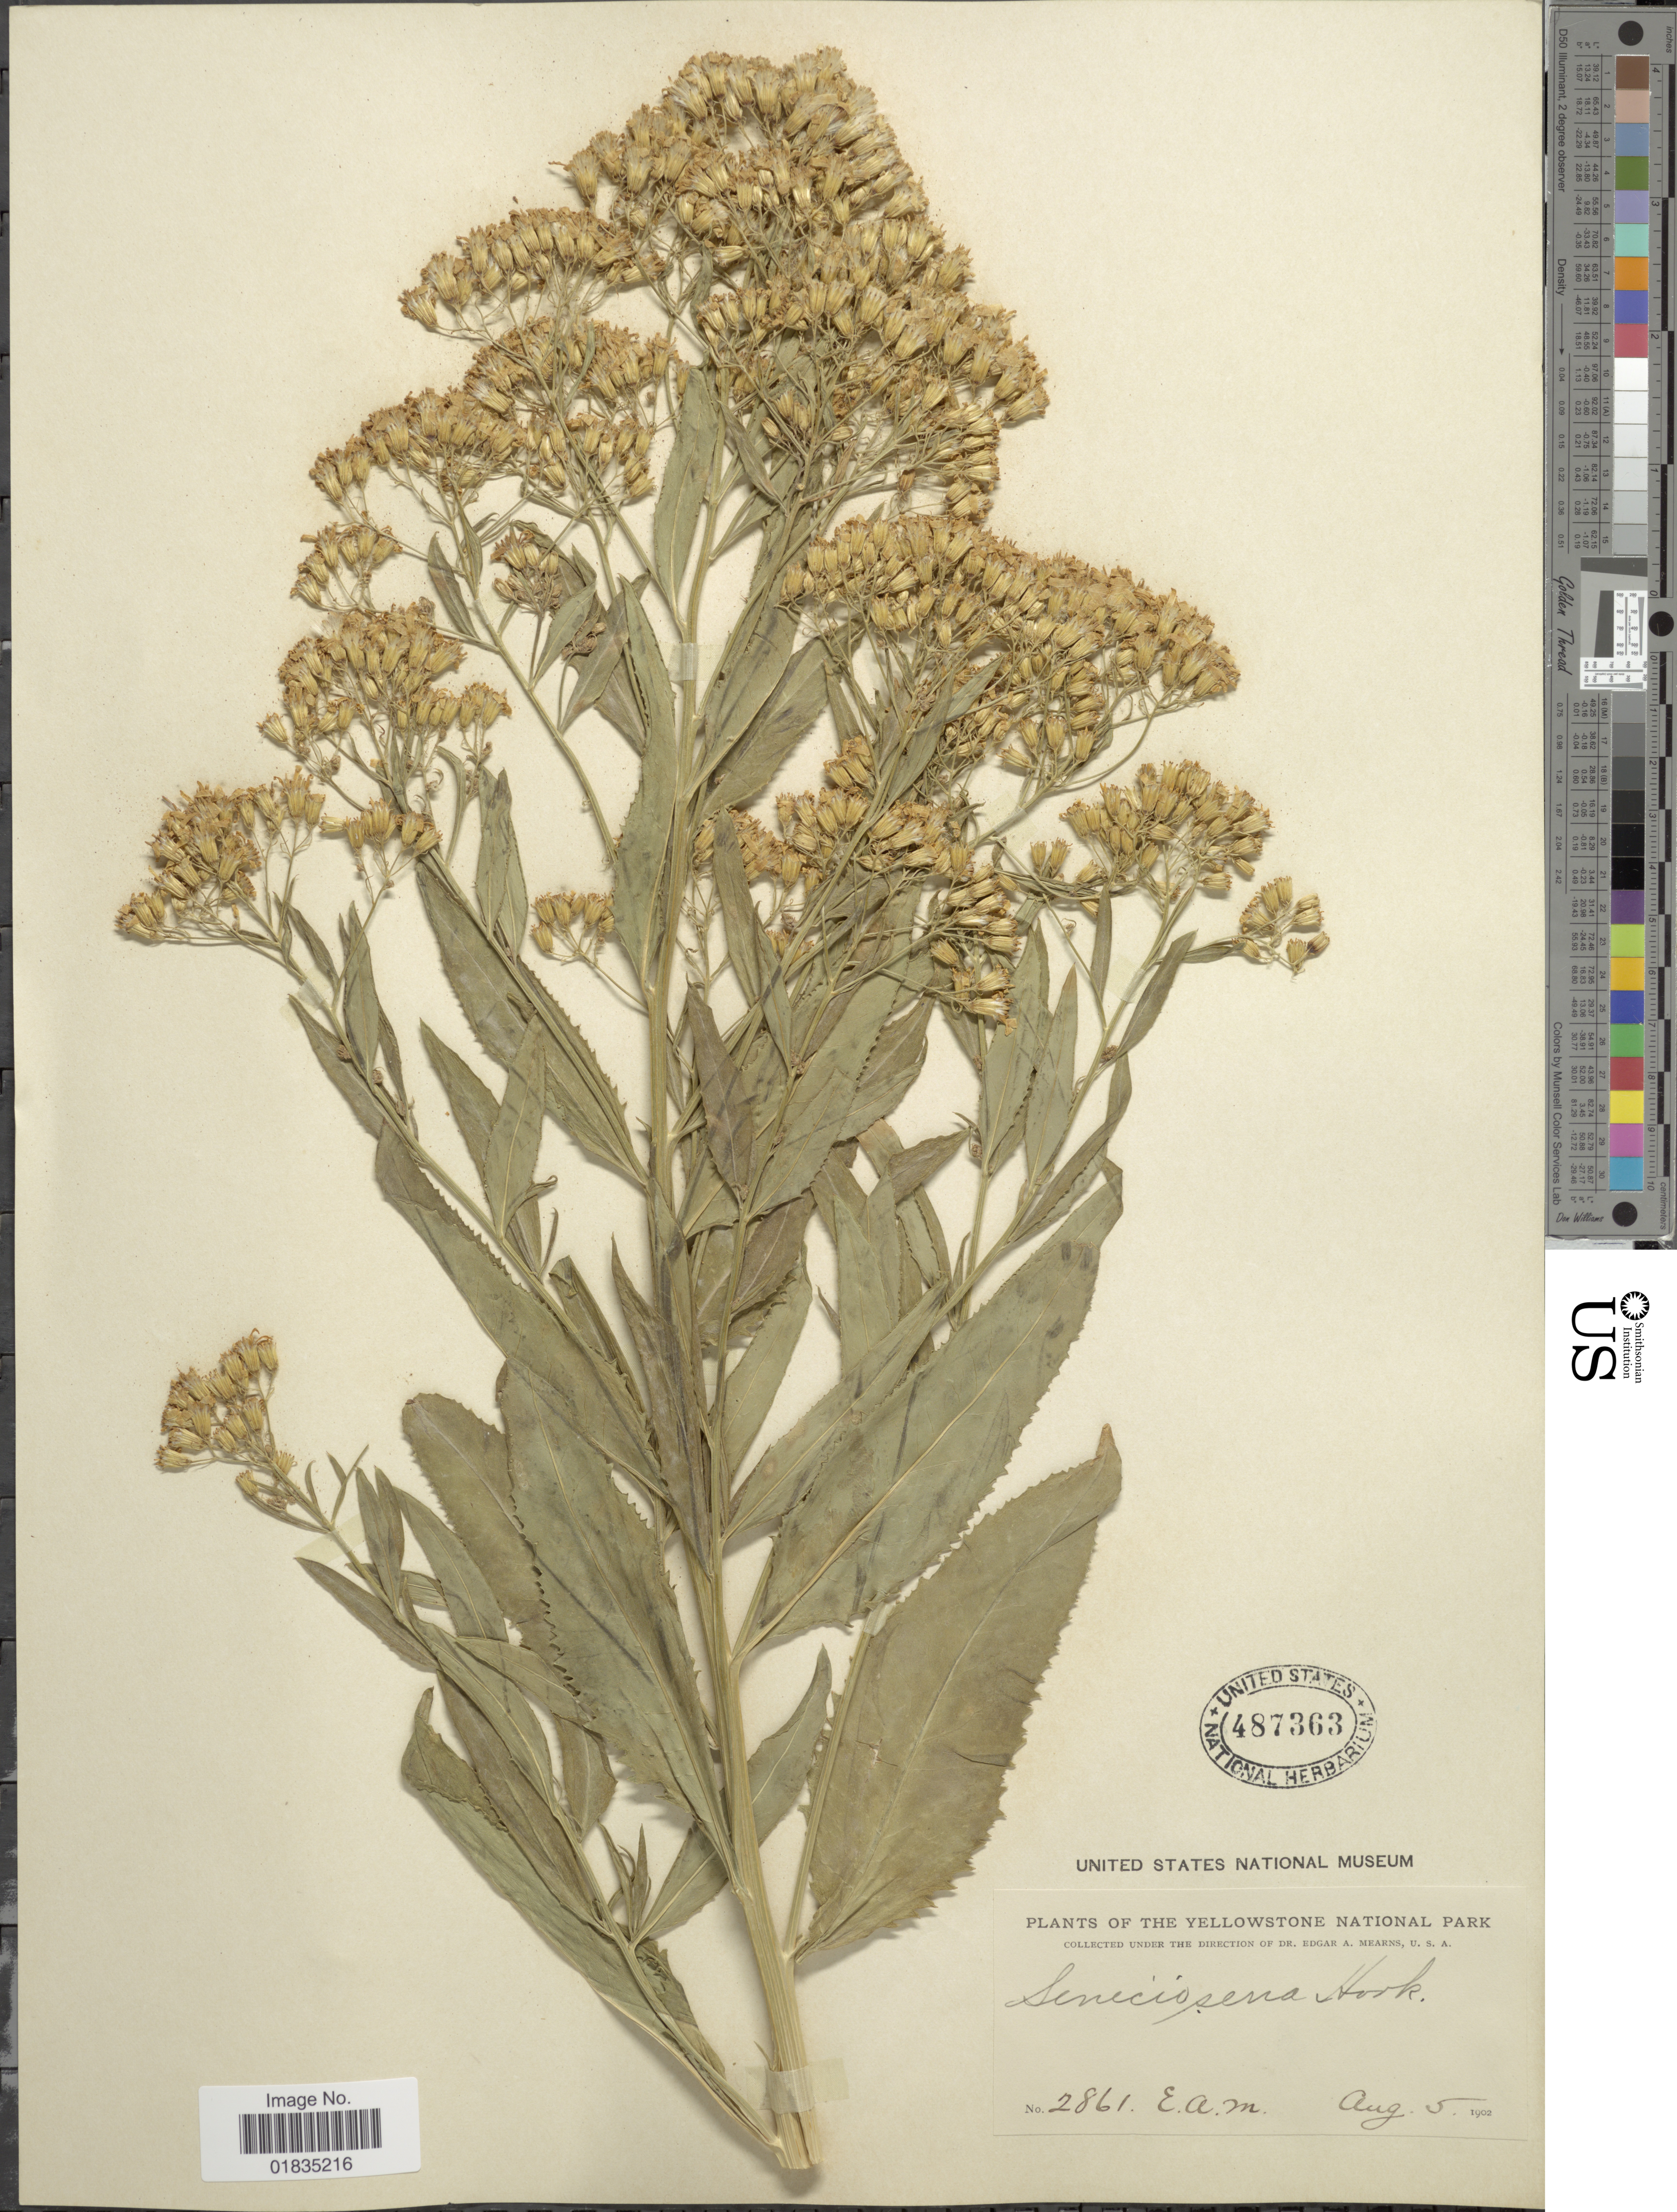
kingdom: Plantae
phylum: Tracheophyta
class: Magnoliopsida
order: Asterales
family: Asteraceae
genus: Senecio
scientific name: Senecio serra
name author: Hook.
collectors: E. A. Mearns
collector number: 2861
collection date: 1902-08-05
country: United States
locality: Yellowstone National Park.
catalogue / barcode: US 1487363